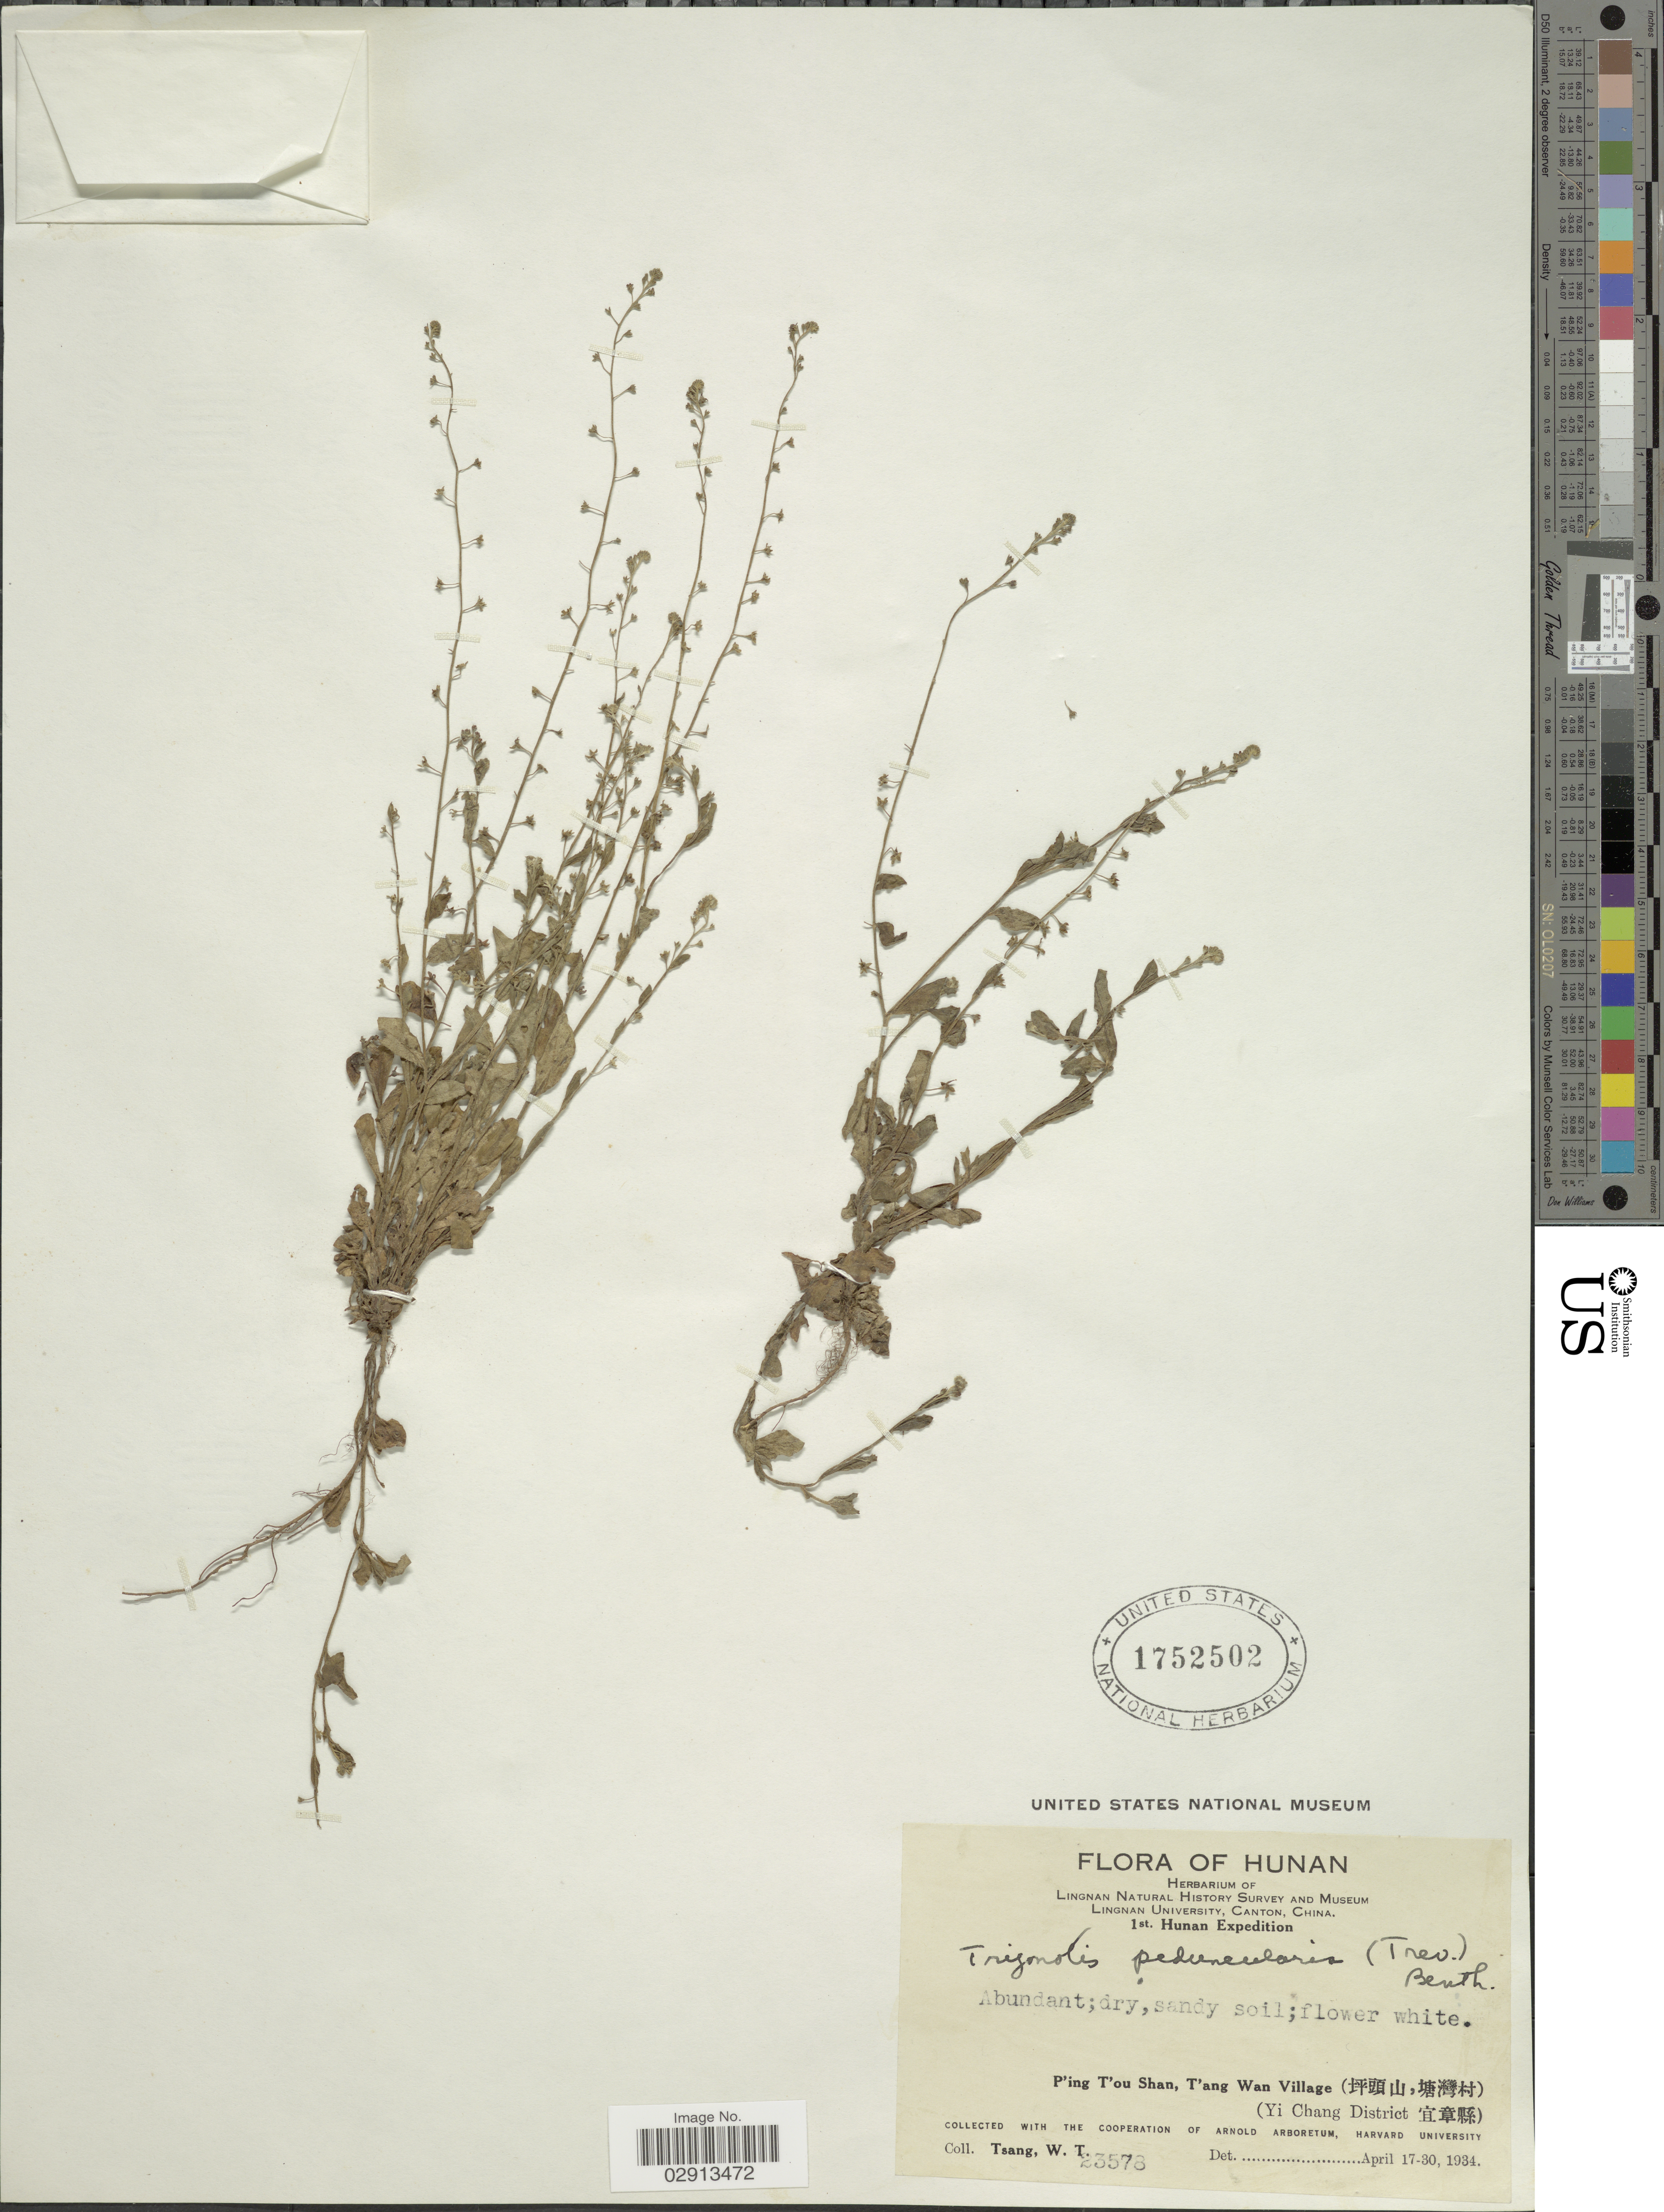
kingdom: Plantae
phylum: Tracheophyta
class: Magnoliopsida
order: Boraginales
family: Boraginaceae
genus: Trigonotis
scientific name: Trigonotis peduncularis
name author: (Trevis.) Benth. ex Baker et al.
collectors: W. T. Tsang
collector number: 23578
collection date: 1934-04-17/1934-04-30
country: China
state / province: Hunan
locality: P'ing T'ou Shan, T'ang Wan Village. (Yi Chang District).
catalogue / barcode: US 1752502